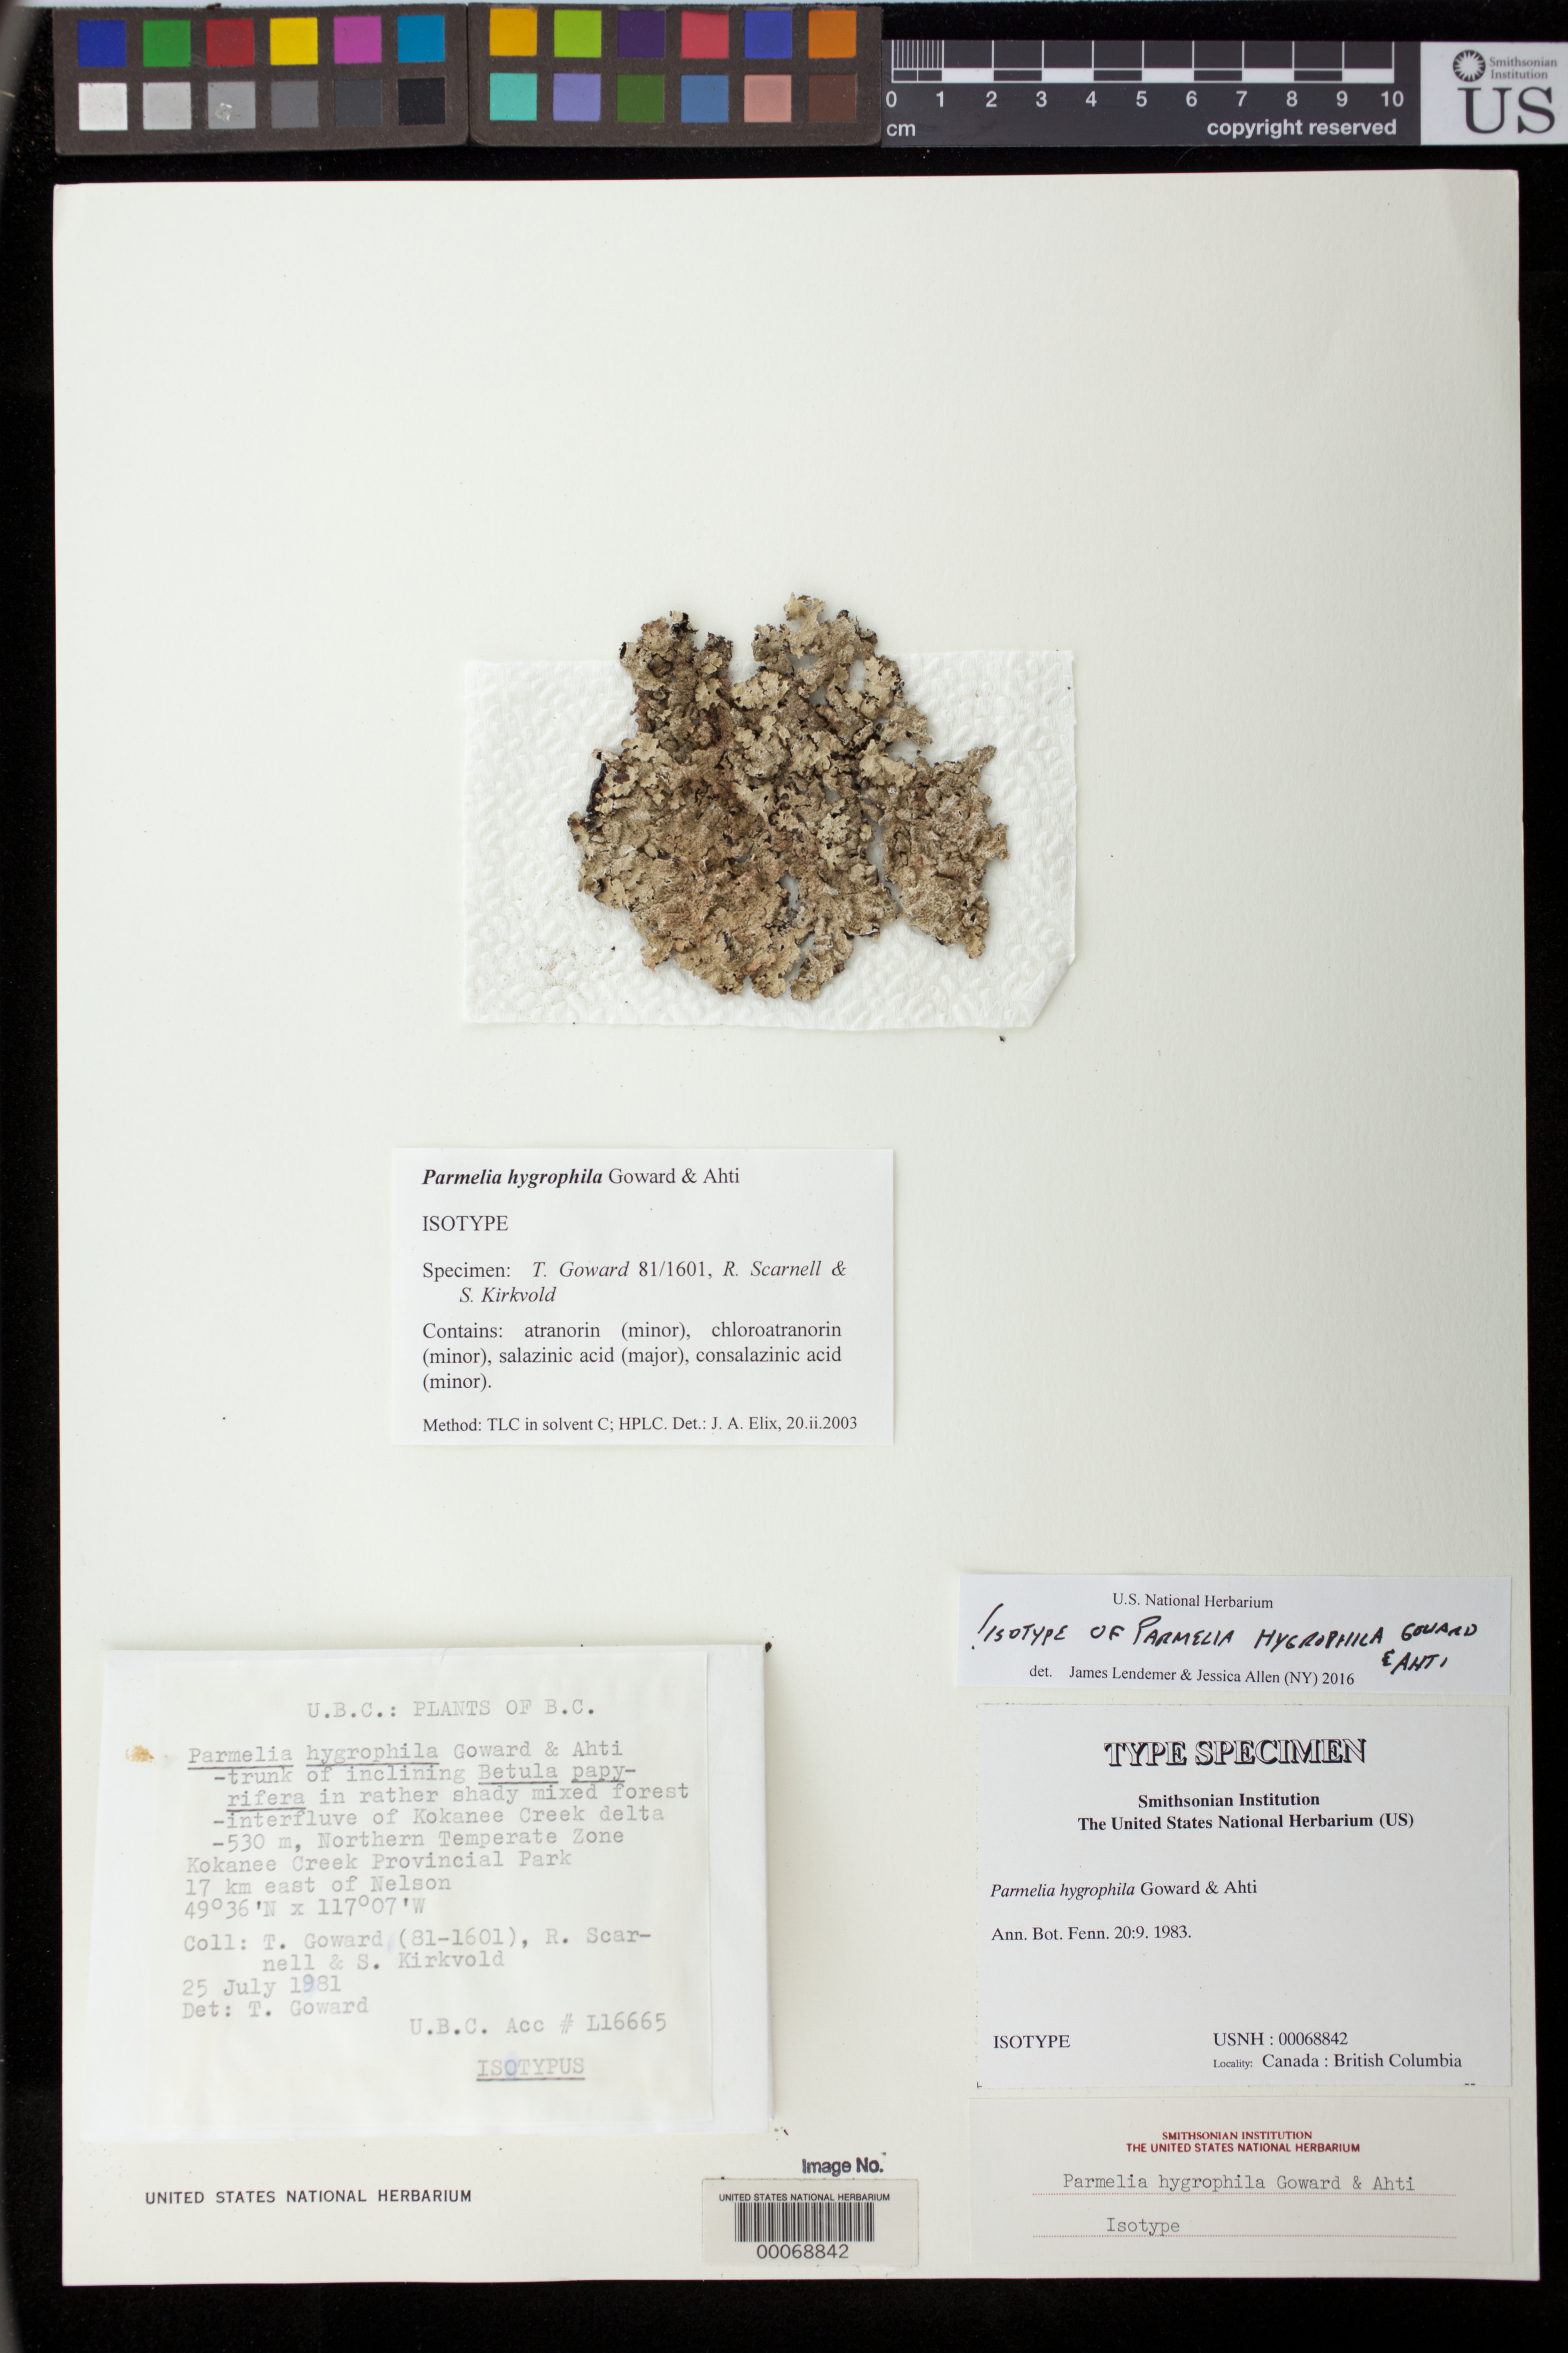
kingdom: Fungi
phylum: Ascomycota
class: Lecanoromycetes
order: Lecanorales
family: Parmeliaceae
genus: Parmelia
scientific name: Parmelia hygrophila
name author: Goward & Ahti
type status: Isotype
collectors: T. Goward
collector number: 18-1601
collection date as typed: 25 Jul 1981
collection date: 1981-07-25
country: Canada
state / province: British Columbia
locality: Kokanee Creek Provincial Pk., 17 km E of Nelson.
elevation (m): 530